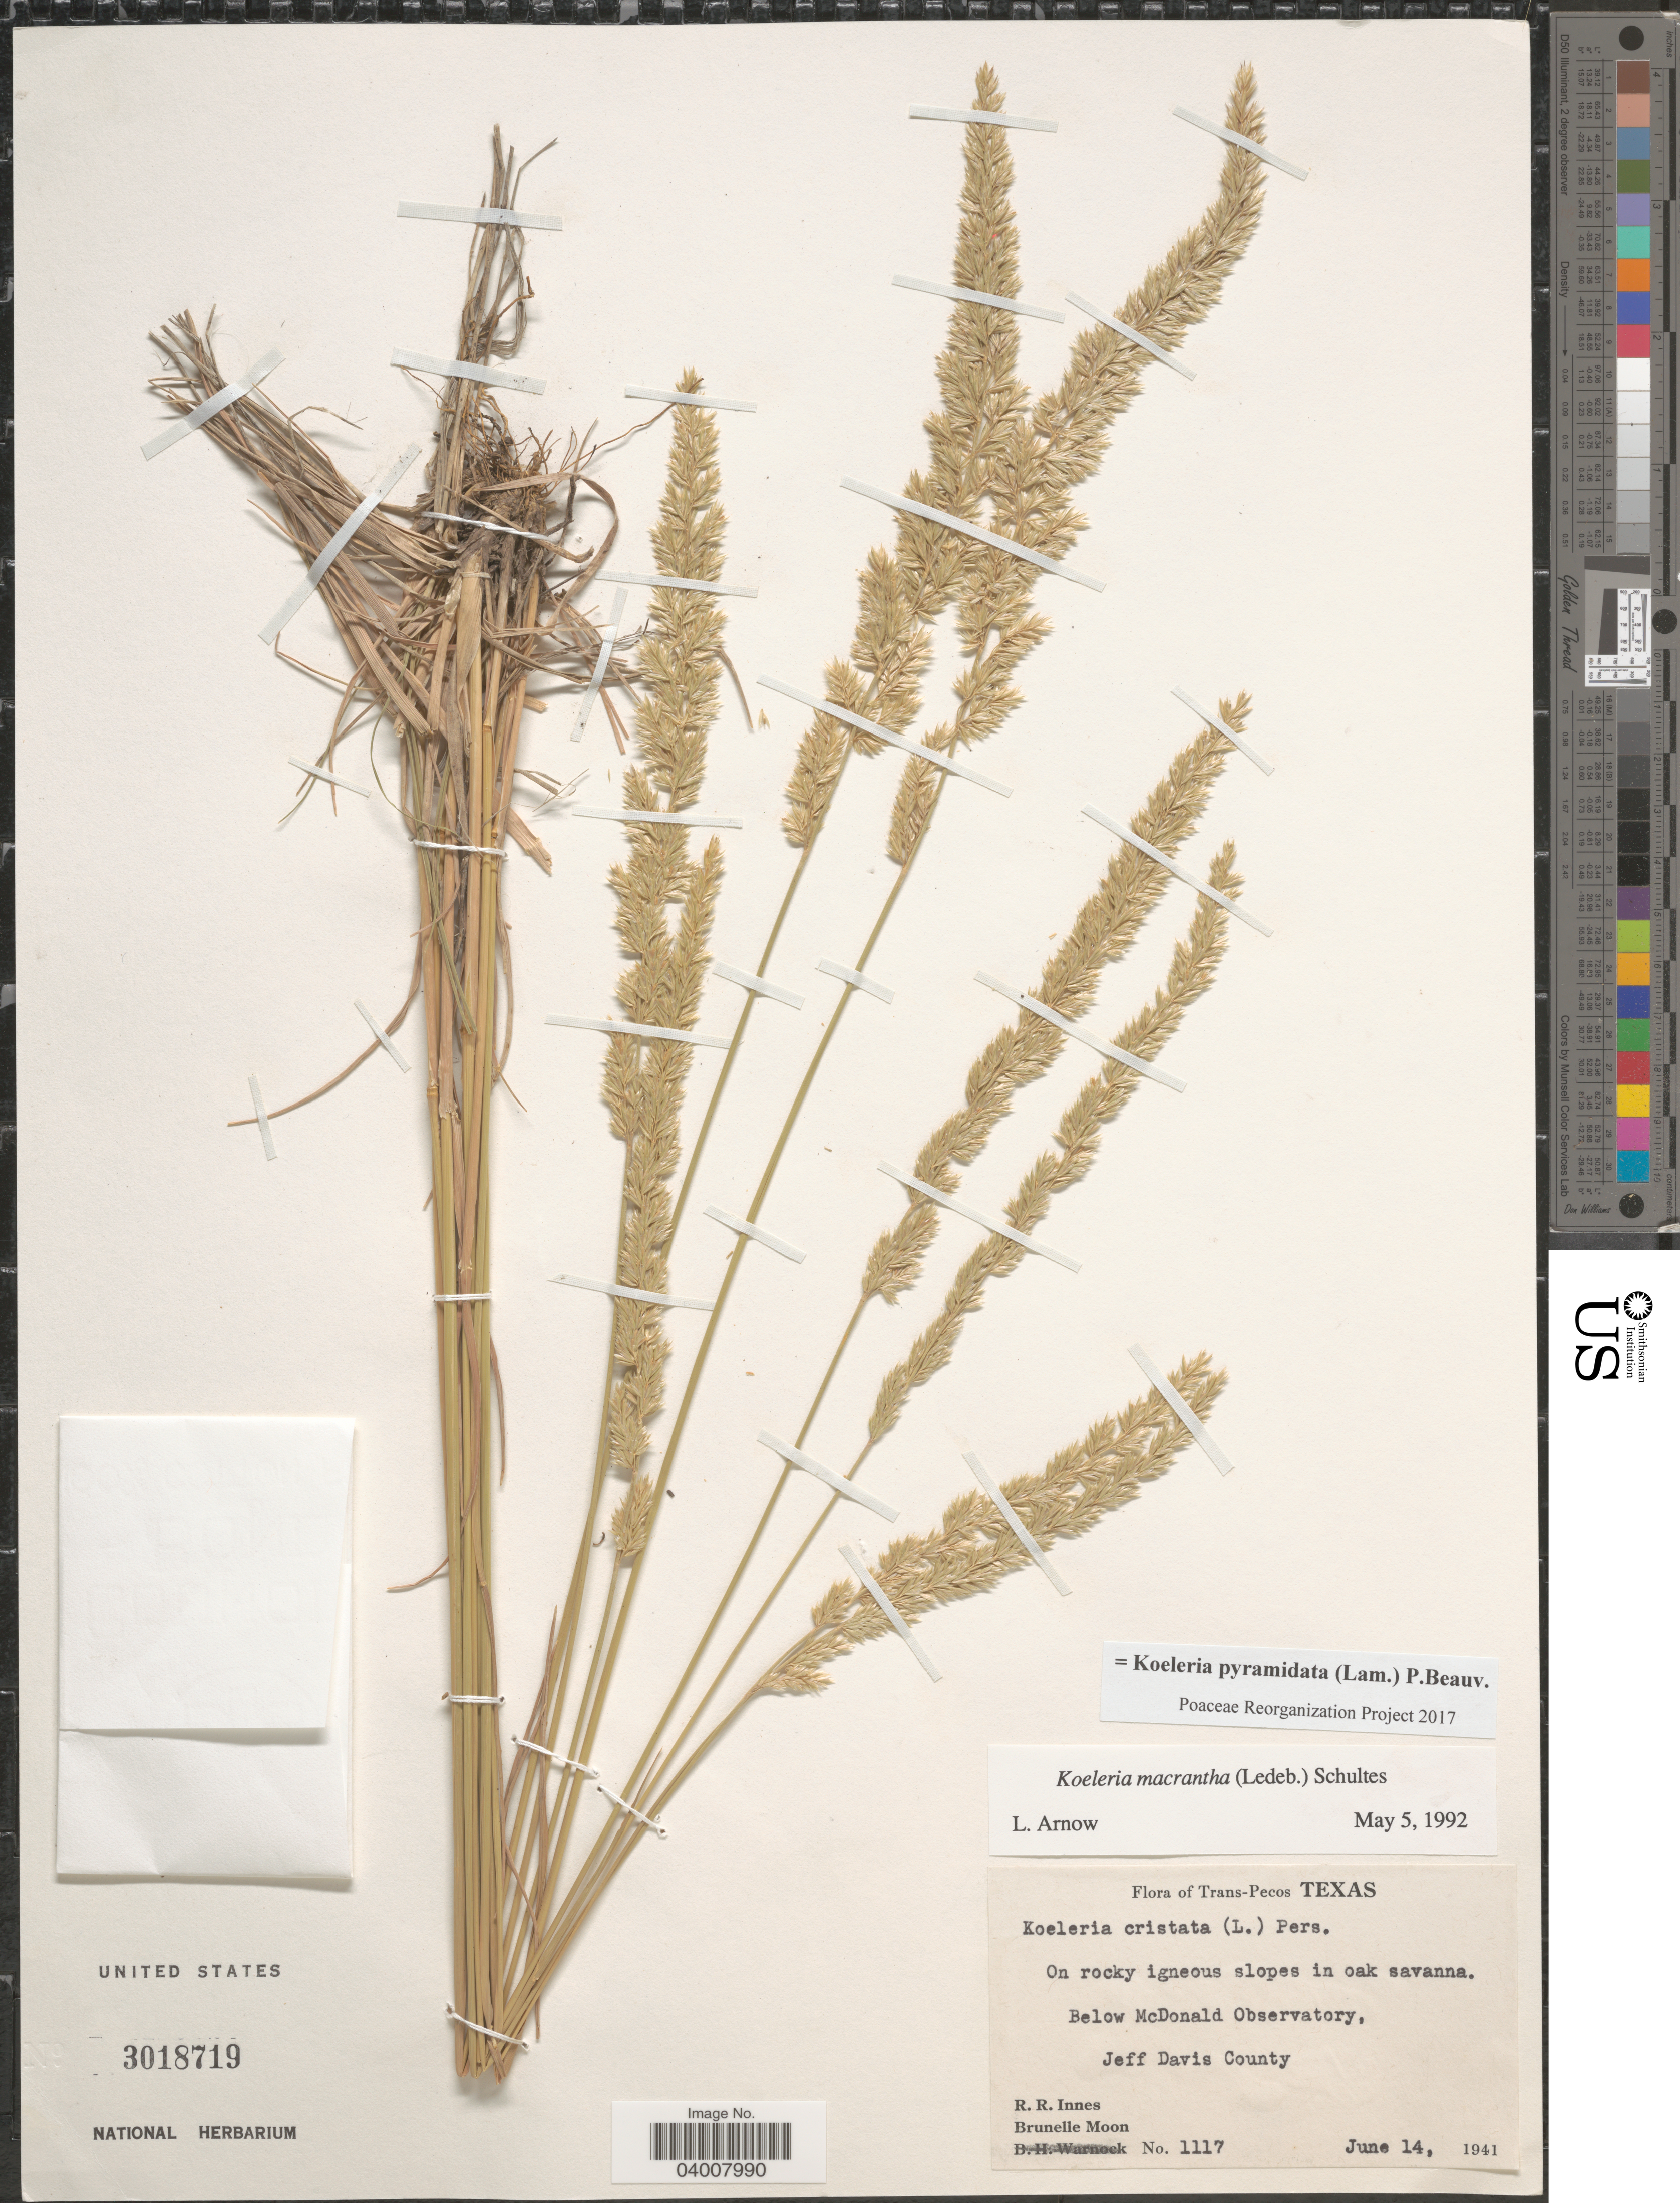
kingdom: Plantae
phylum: Tracheophyta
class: Liliopsida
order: Poales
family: Poaceae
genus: Koeleria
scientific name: Koeleria pyramidata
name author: (Lam.) P. Beauv.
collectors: R. Rose-Innes & B. Moon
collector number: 1117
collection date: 1941-06-14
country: United States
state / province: Texas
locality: Trans-Pecos Texas. On rocky igneous slopes in oak savanna. Below McDonald Observatory. Jeff Davis County.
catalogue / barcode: US 3018719